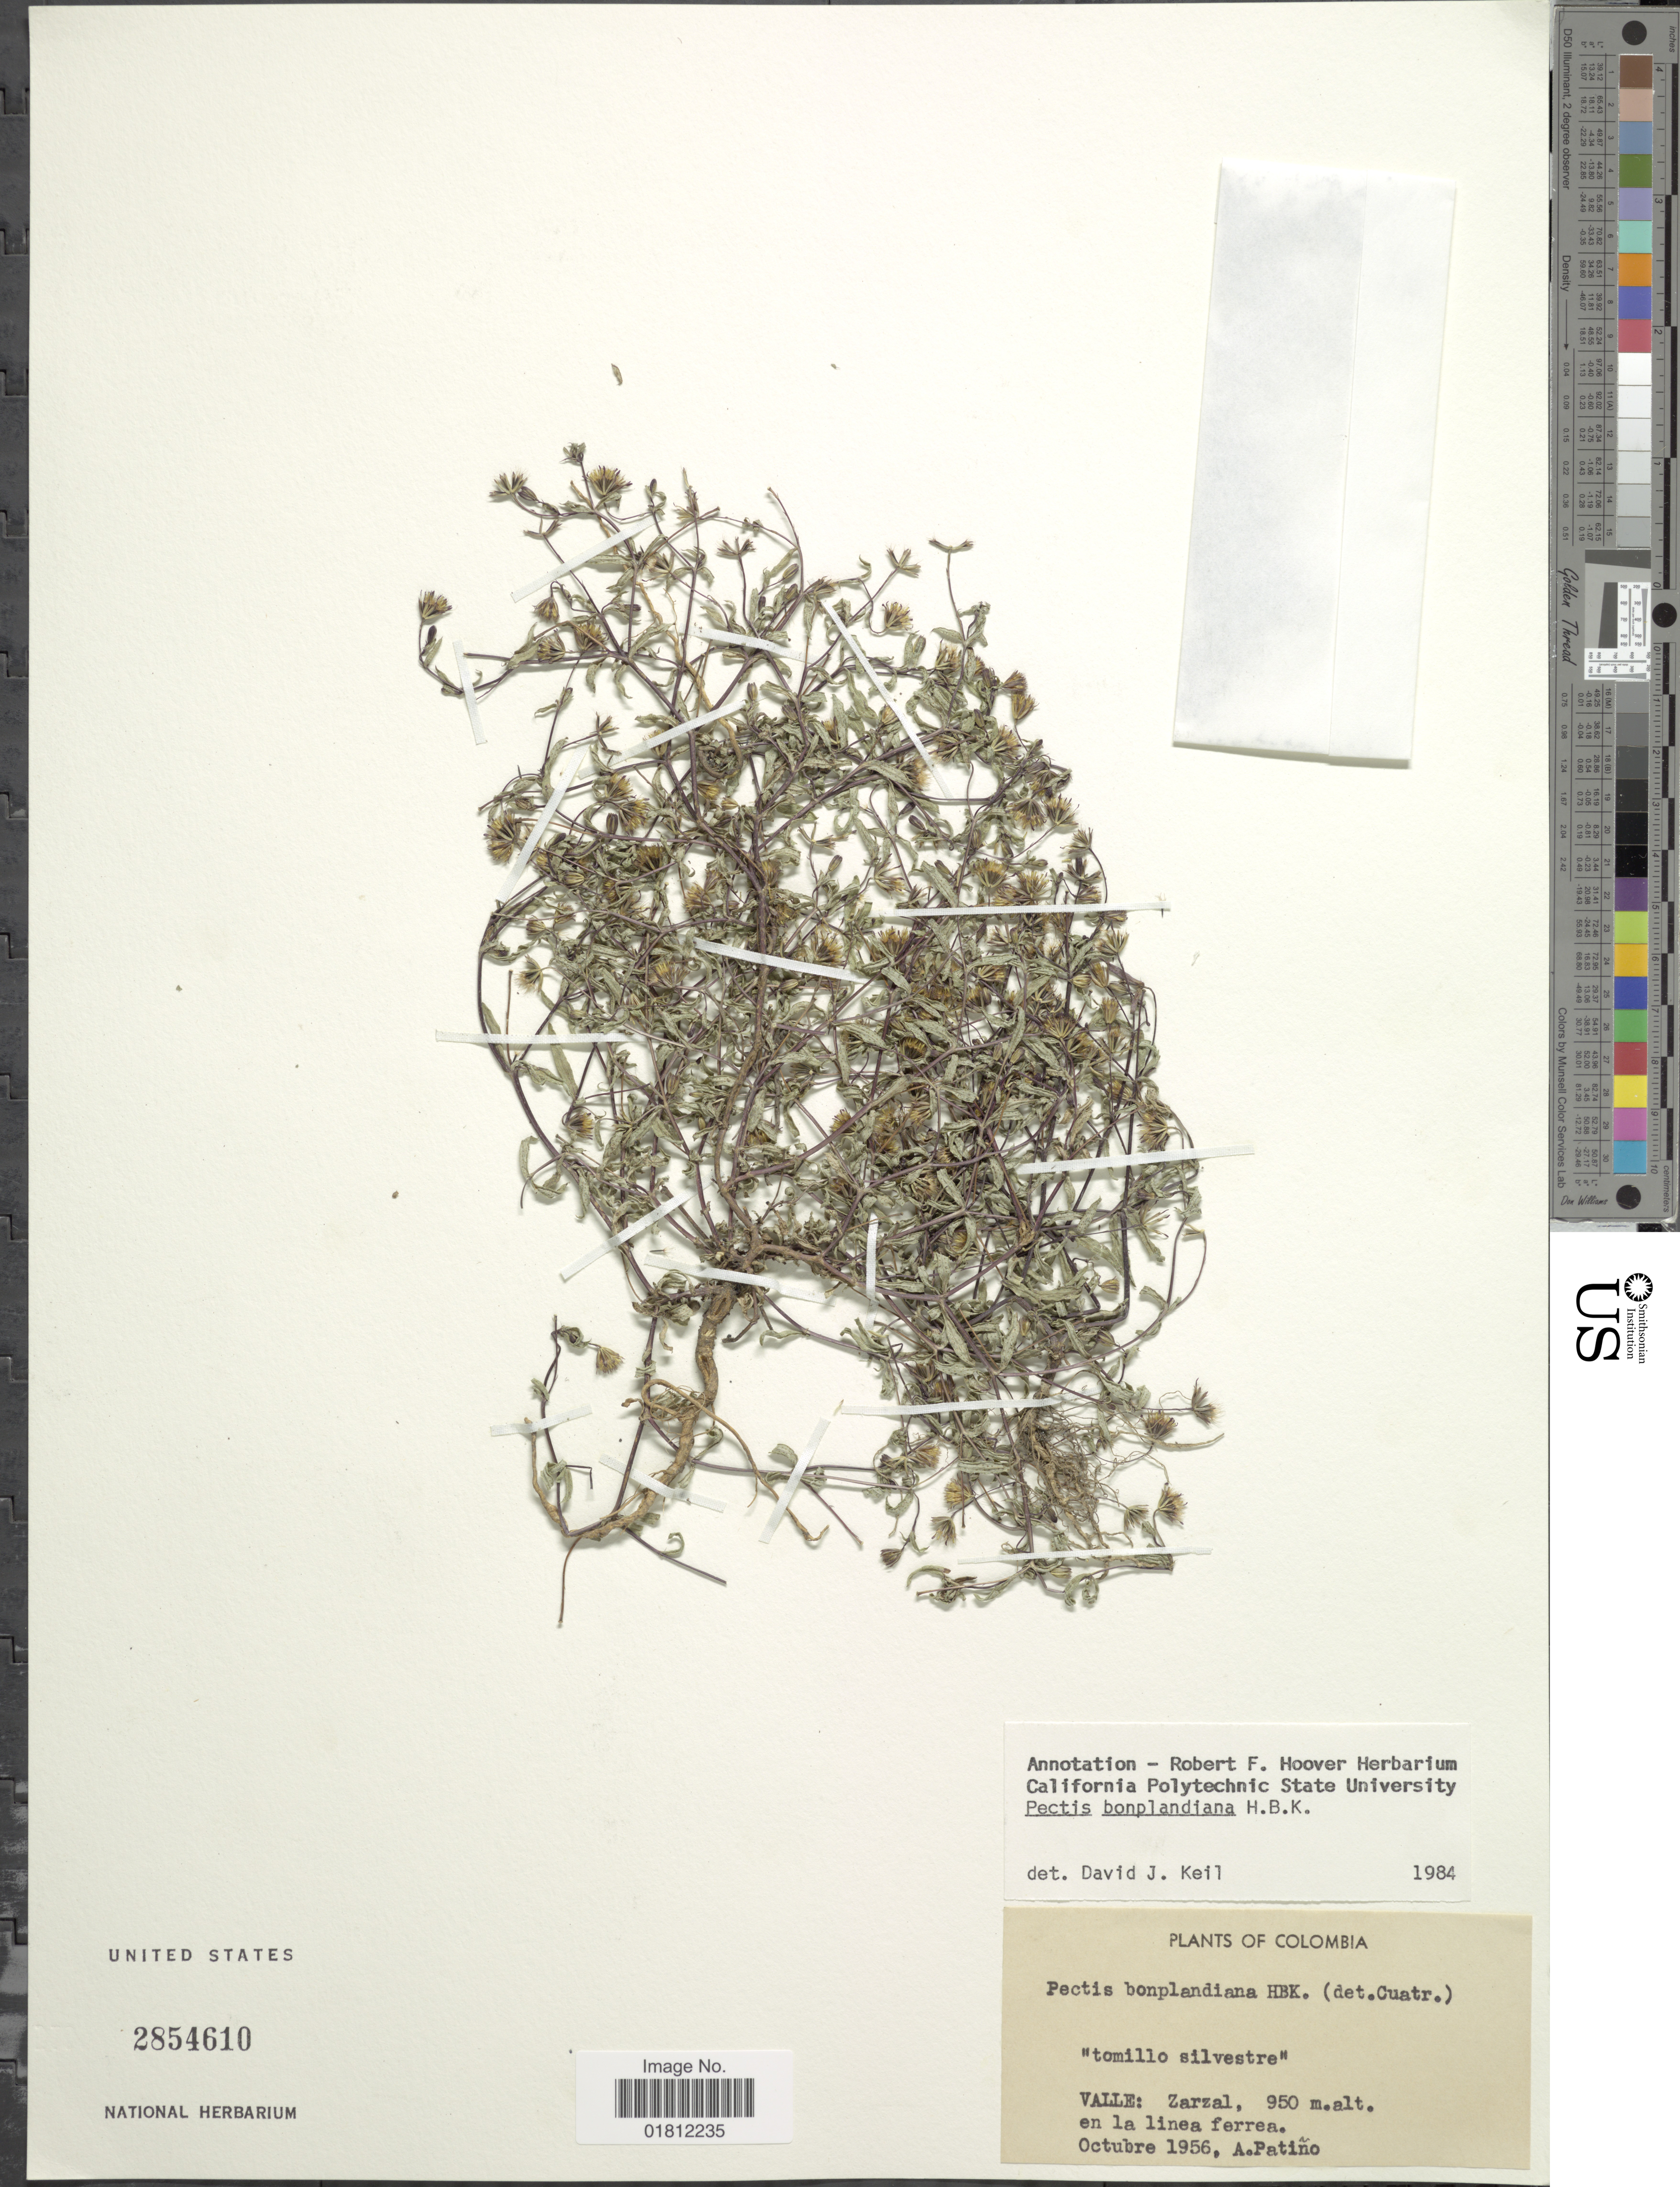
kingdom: Plantae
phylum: Tracheophyta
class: Magnoliopsida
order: Asterales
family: Asteraceae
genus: Pectis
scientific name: Pectis bonplandiana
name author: Kunth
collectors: A. Patino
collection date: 1956-10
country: Colombia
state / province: Valle del Cauca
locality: Valle: Zarzal, en la linea ferrea.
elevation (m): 950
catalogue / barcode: US 2854610